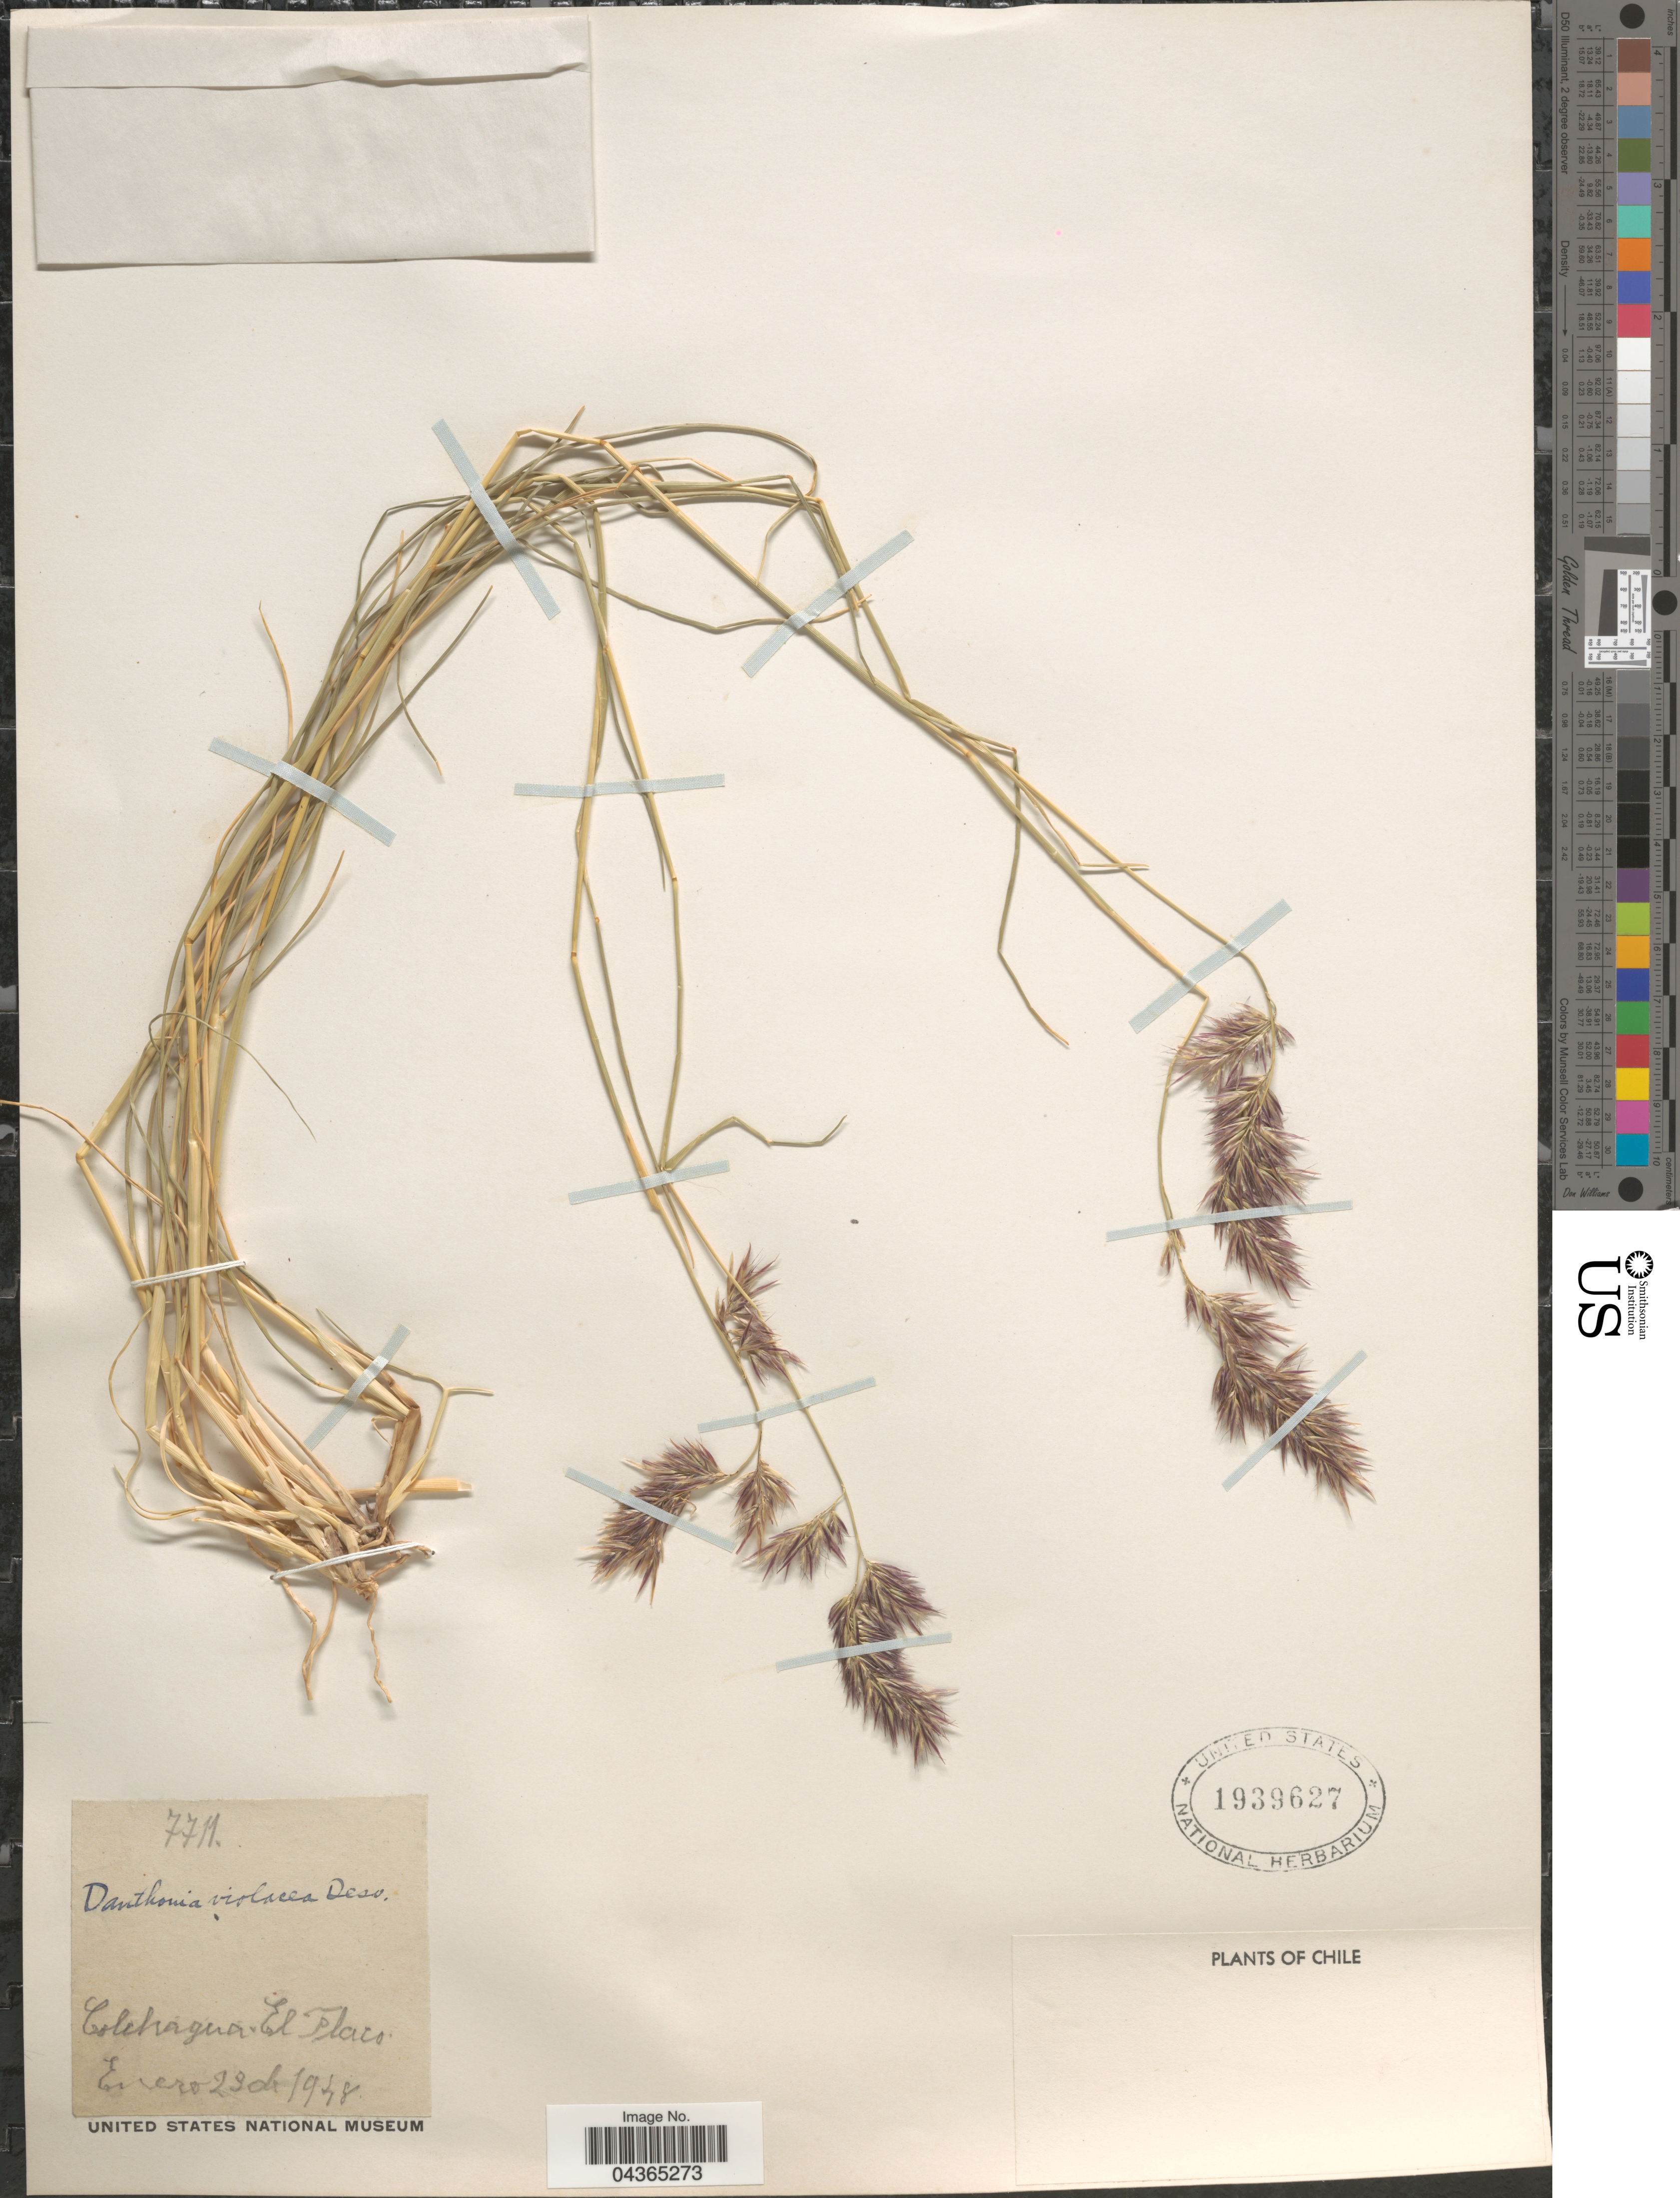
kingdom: Plantae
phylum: Tracheophyta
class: Liliopsida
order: Poales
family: Poaceae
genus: Rytidosperma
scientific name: Rytidosperma violaceum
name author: (É. Desv.) Nicora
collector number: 7711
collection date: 1948-01-23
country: Chile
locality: Colchagua. El Flaco.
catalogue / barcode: US 1939627